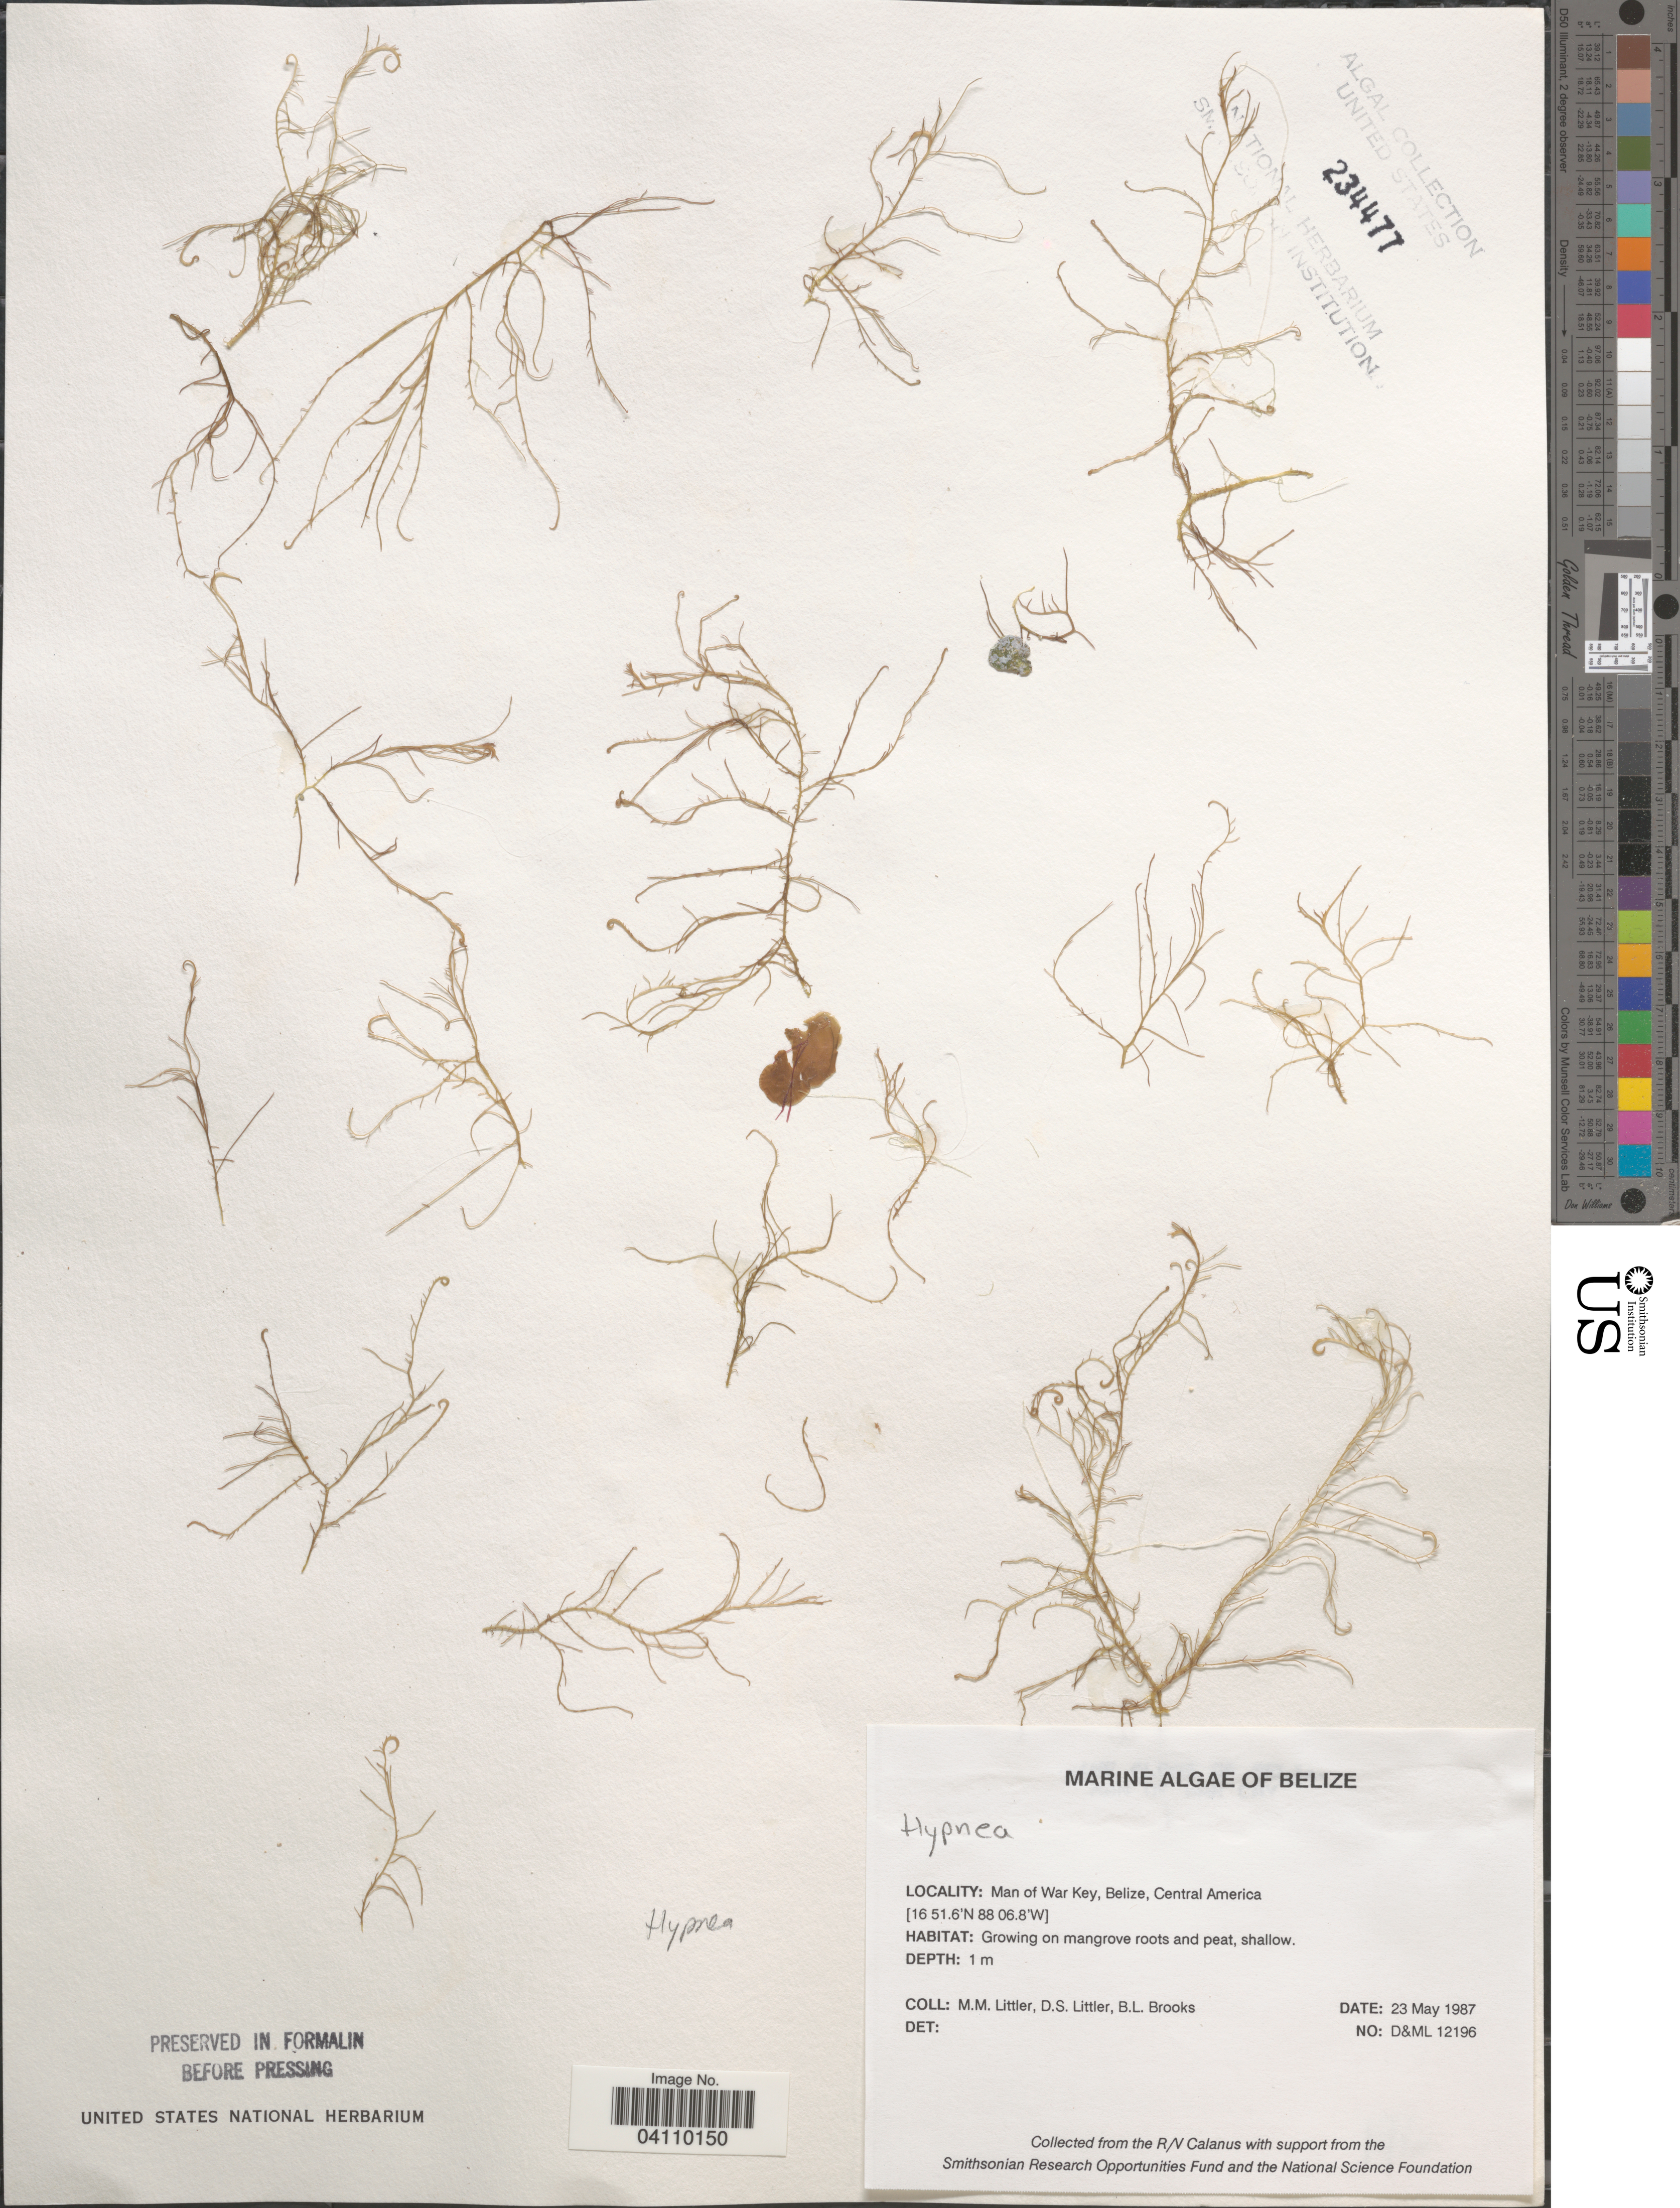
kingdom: Plantae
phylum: Rhodophyta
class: Florideophyceae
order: Gigartinales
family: Cystocloniaceae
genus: Hypnea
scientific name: Hypnea sp.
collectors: D. S. Littler & B. Brooks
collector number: D&ML12196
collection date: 1987-05-23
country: Belize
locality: Man of War Key.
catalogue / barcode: US 234477